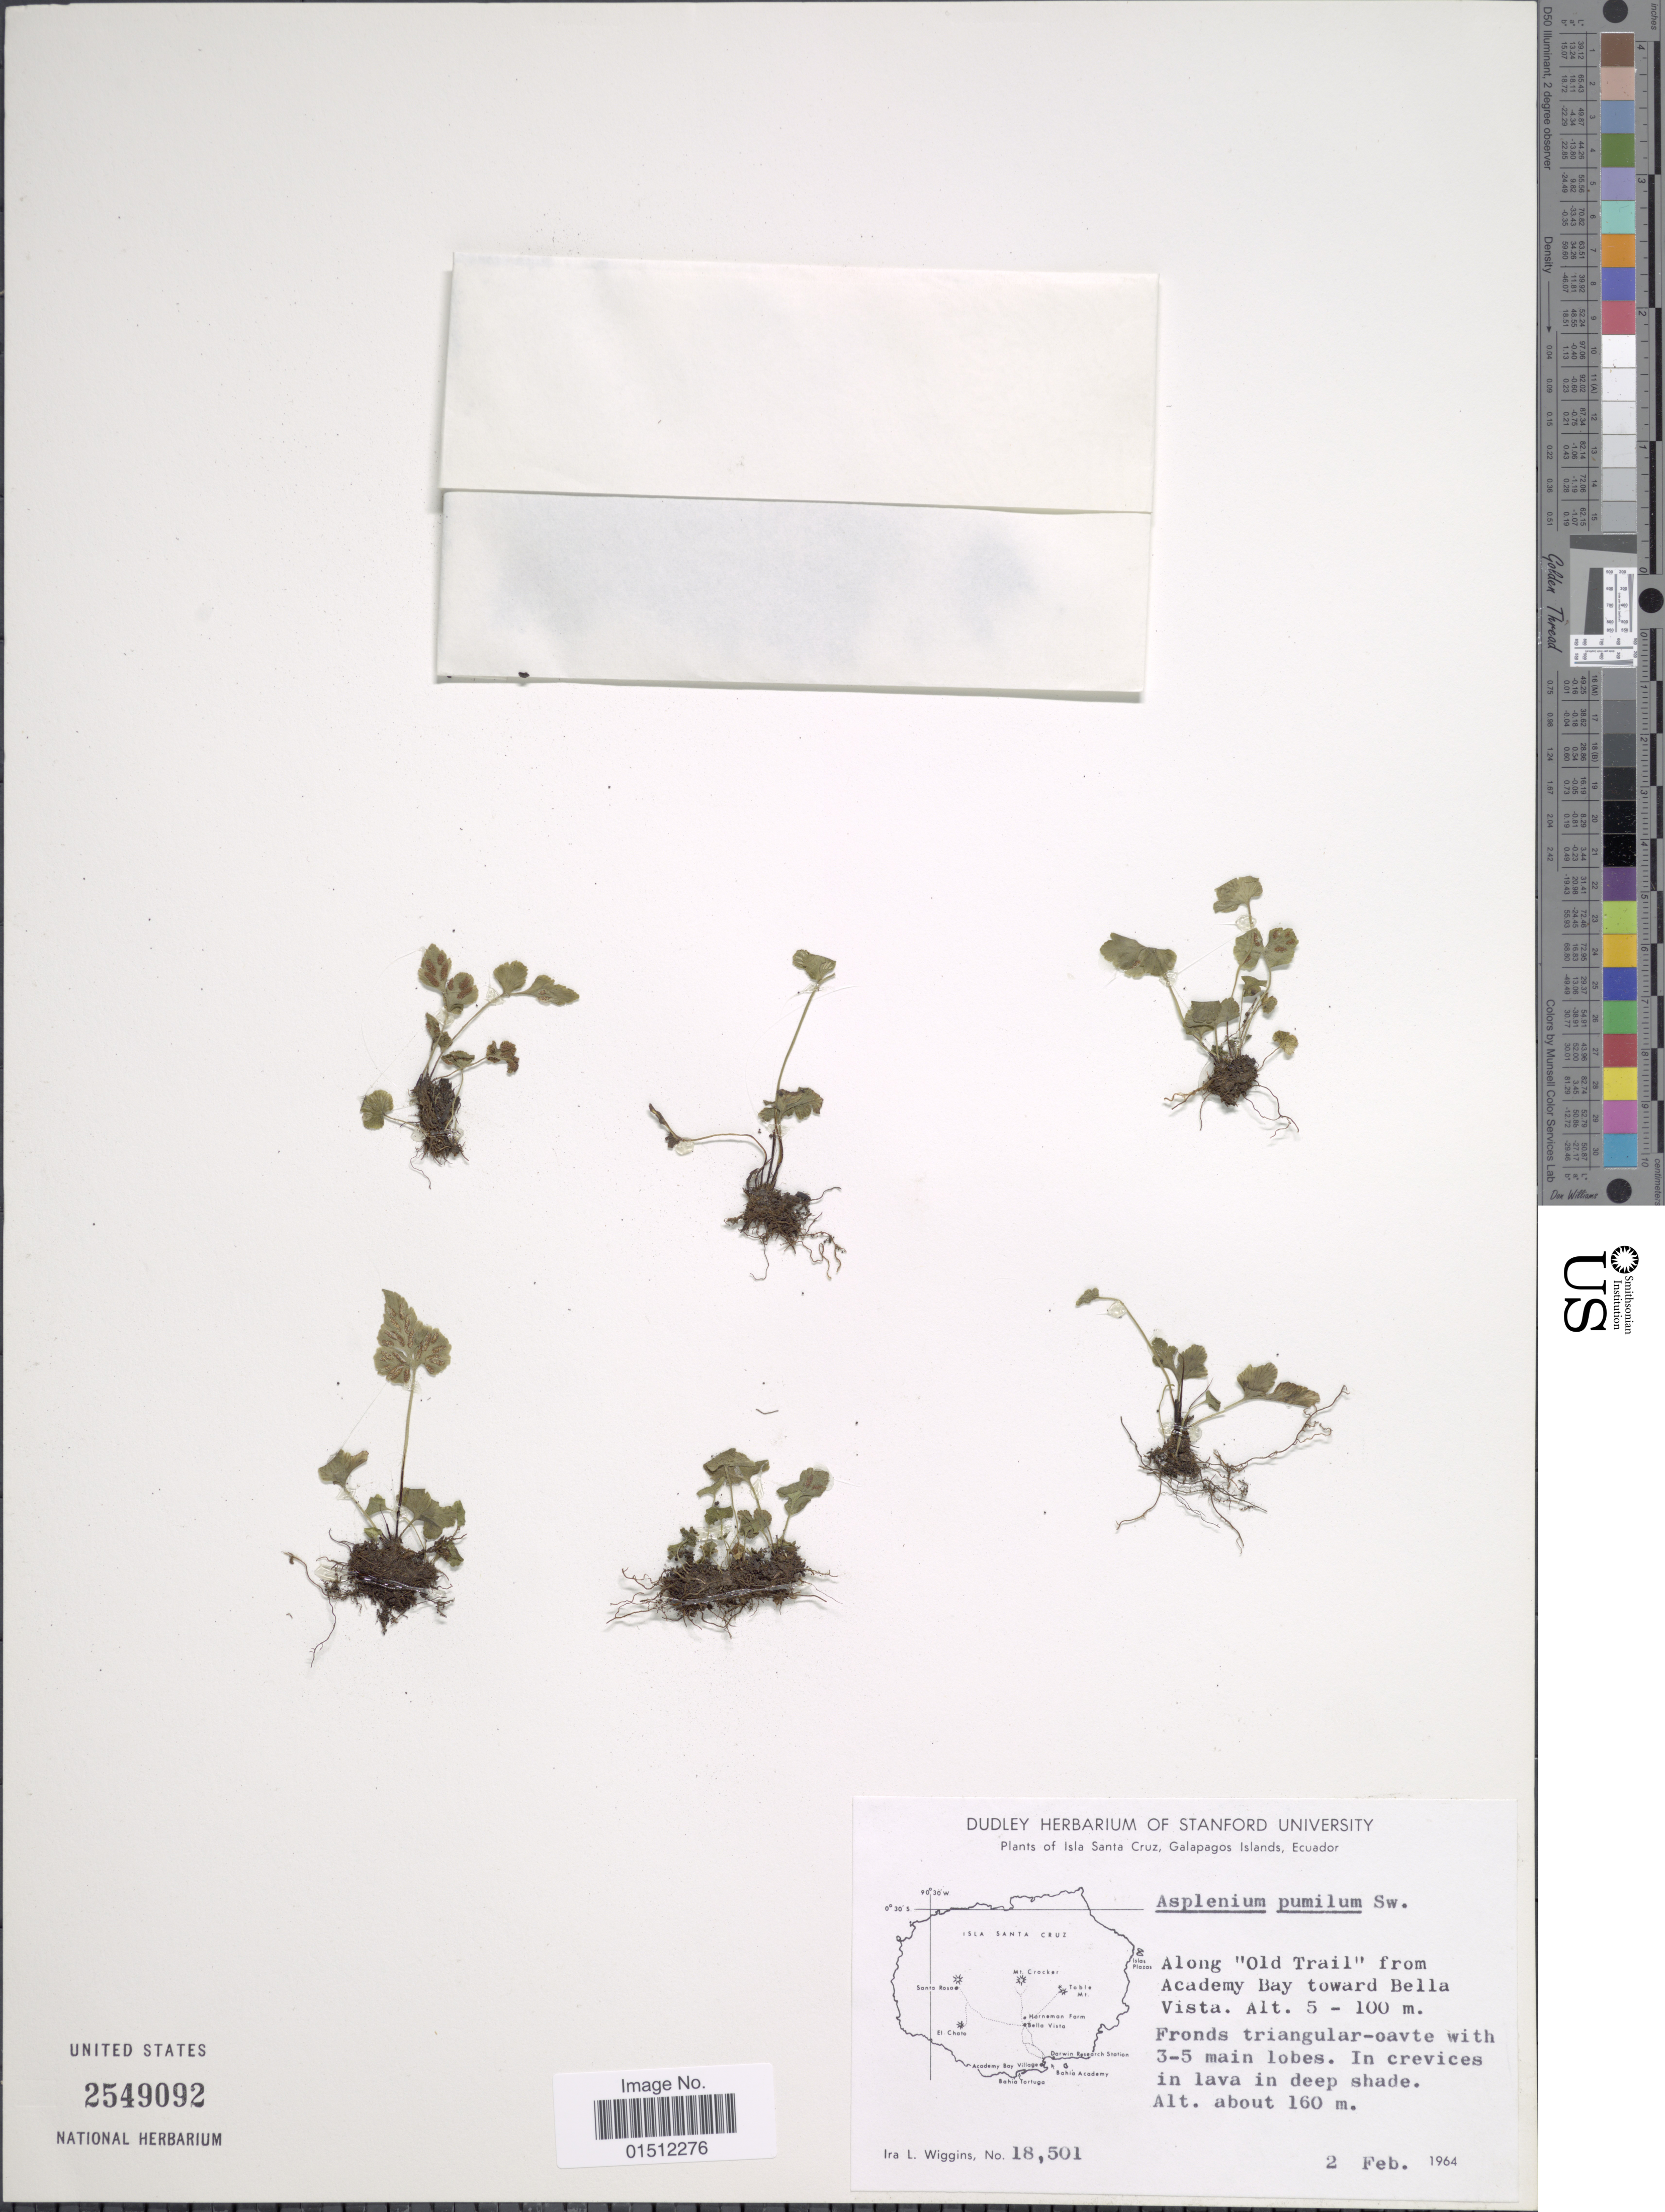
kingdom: Plantae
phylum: Tracheophyta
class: Polypodiopsida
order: Polypodiales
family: Aspleniaceae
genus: Asplenium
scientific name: Asplenium pumilum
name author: Sw.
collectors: I. L. Wiggins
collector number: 18501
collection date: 1964-02-02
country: Ecuador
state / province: Colón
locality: Isla Santa Cruz, Galapagos Islands, Ecuador. Along "Old Trail" from Academy Bay toward Bella Vista.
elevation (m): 5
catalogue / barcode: US 2549092